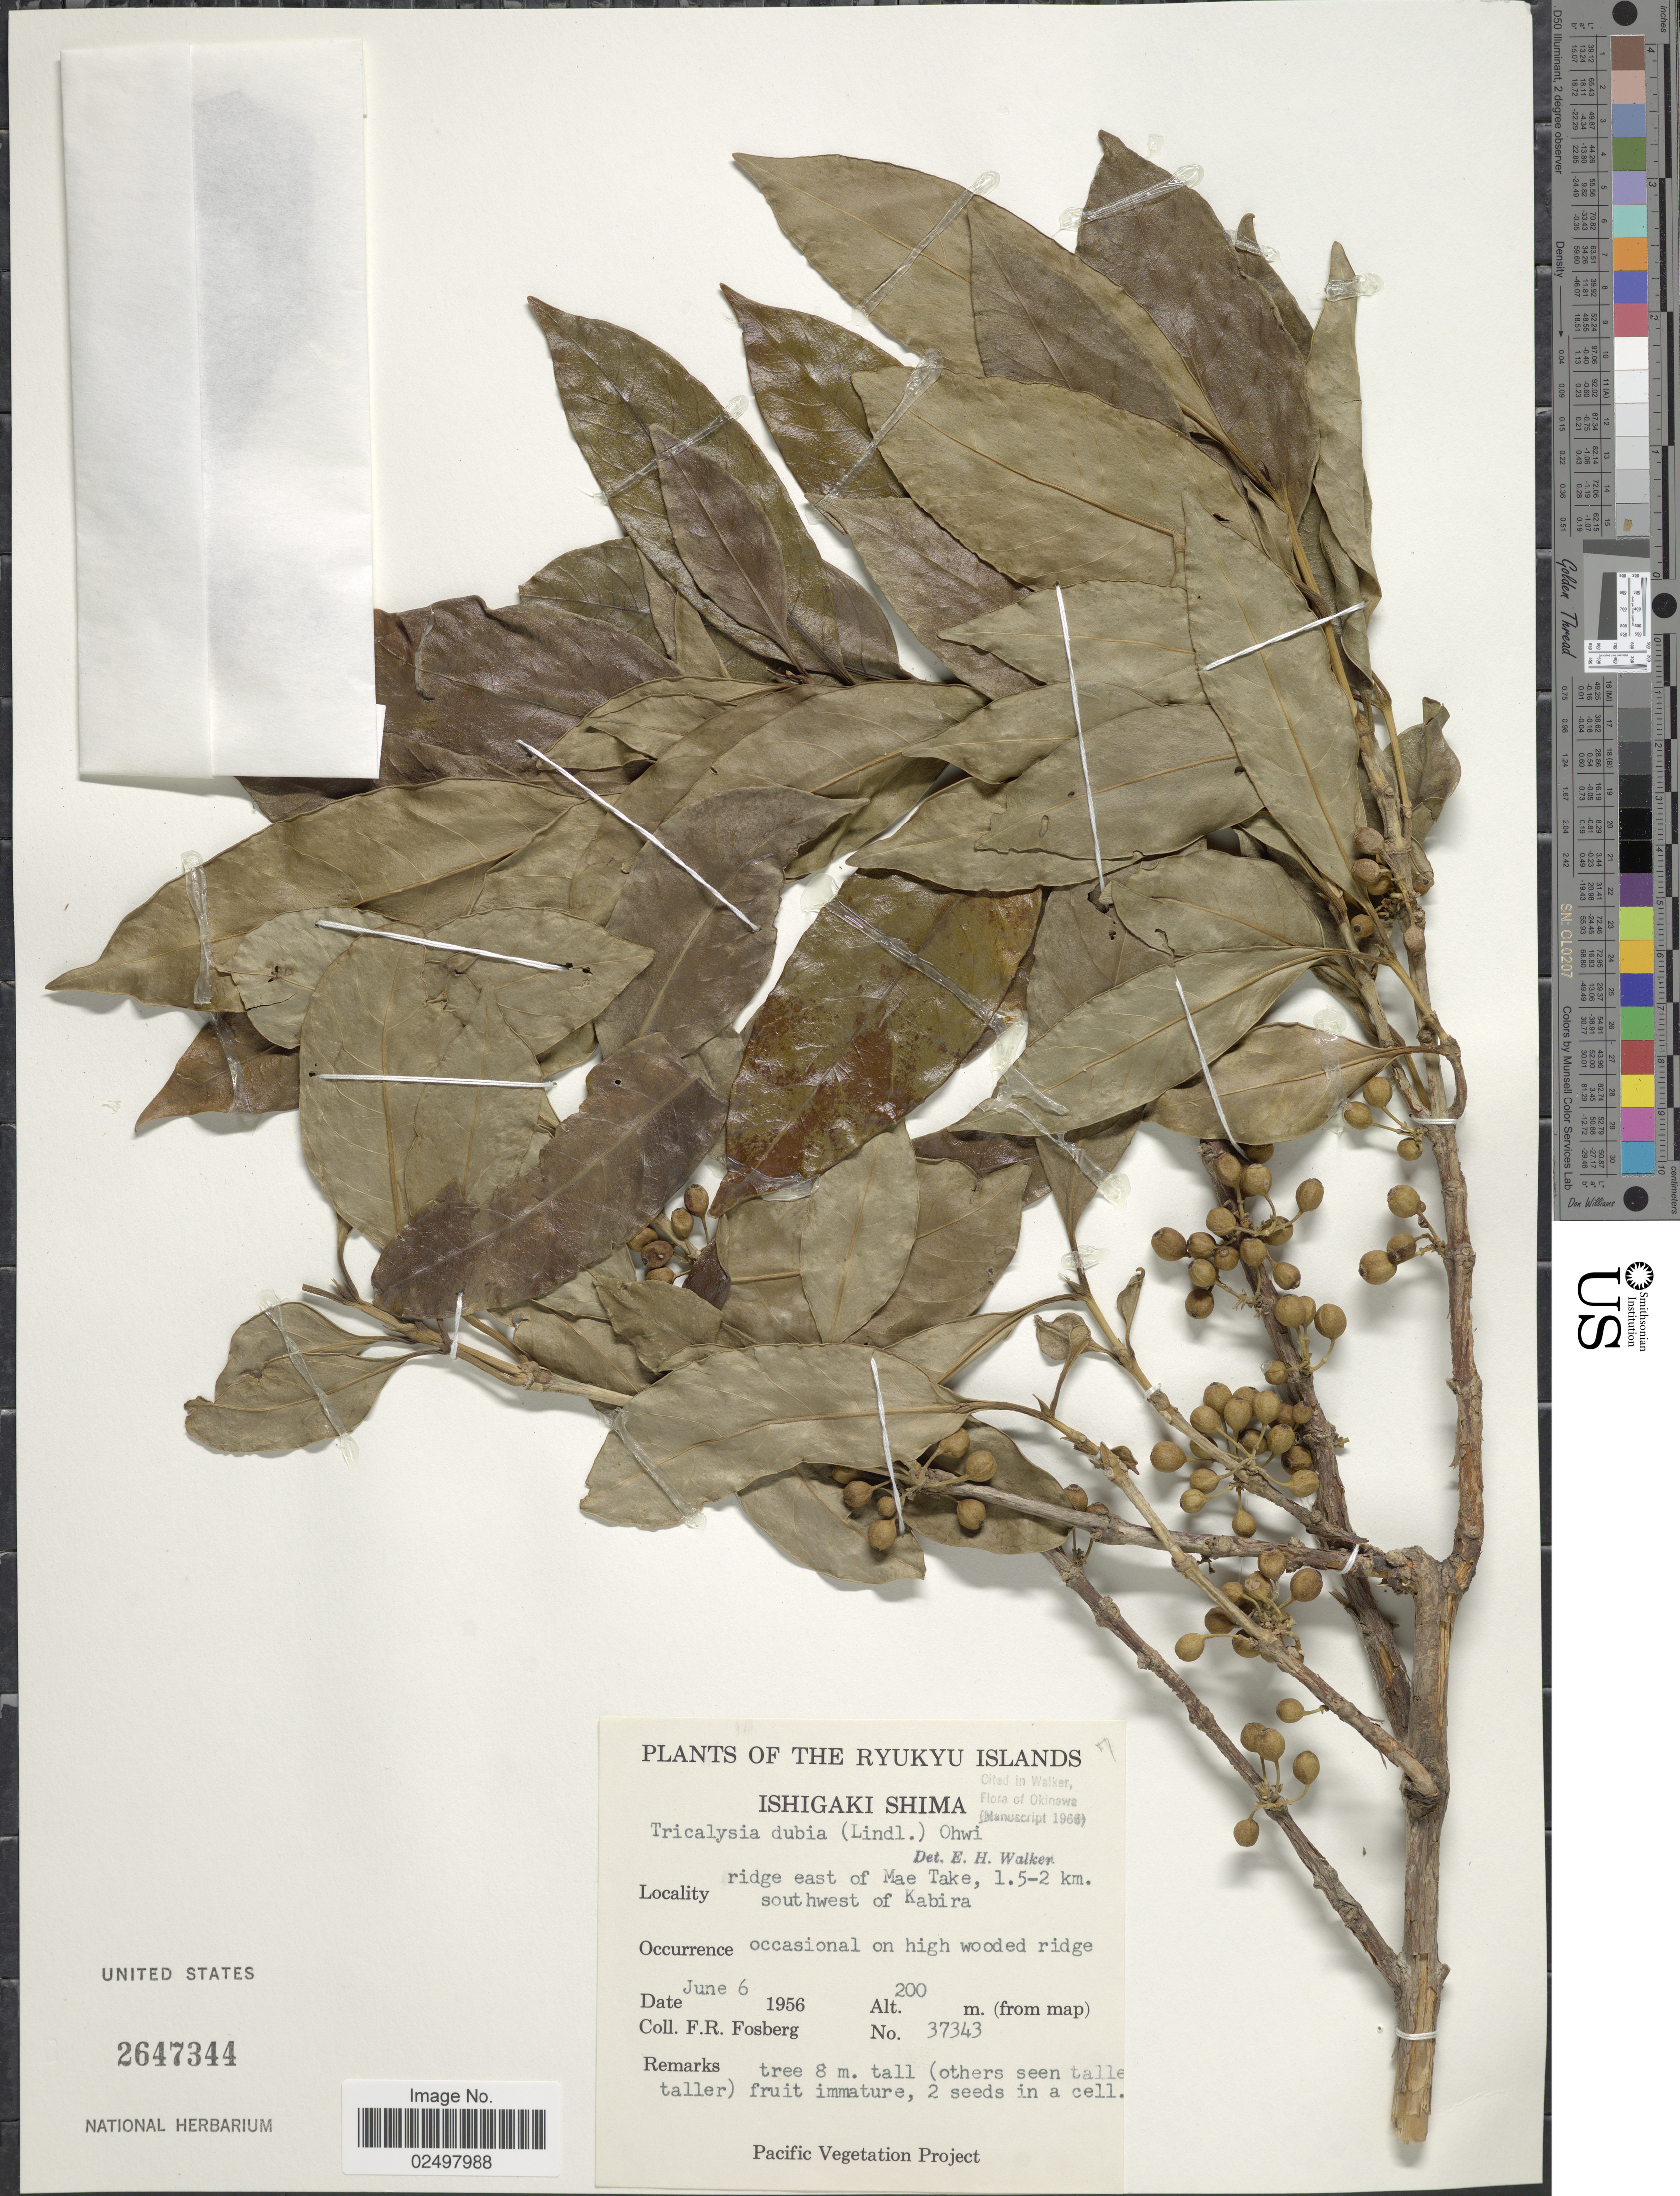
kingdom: Plantae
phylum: Tracheophyta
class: Magnoliopsida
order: Gentianales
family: Rubiaceae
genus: Tricalysia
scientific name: Tricalysia dubia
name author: (Lindl.) Ohwi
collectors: F. R. Fosberg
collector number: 37343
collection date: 1956-06-06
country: Japan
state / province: Okinawa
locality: Ryukyu Islands, Ishigaki Shima, ridge east of Mae Take, 1.5-2 km. southwest of Kabira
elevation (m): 200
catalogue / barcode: US 2647344